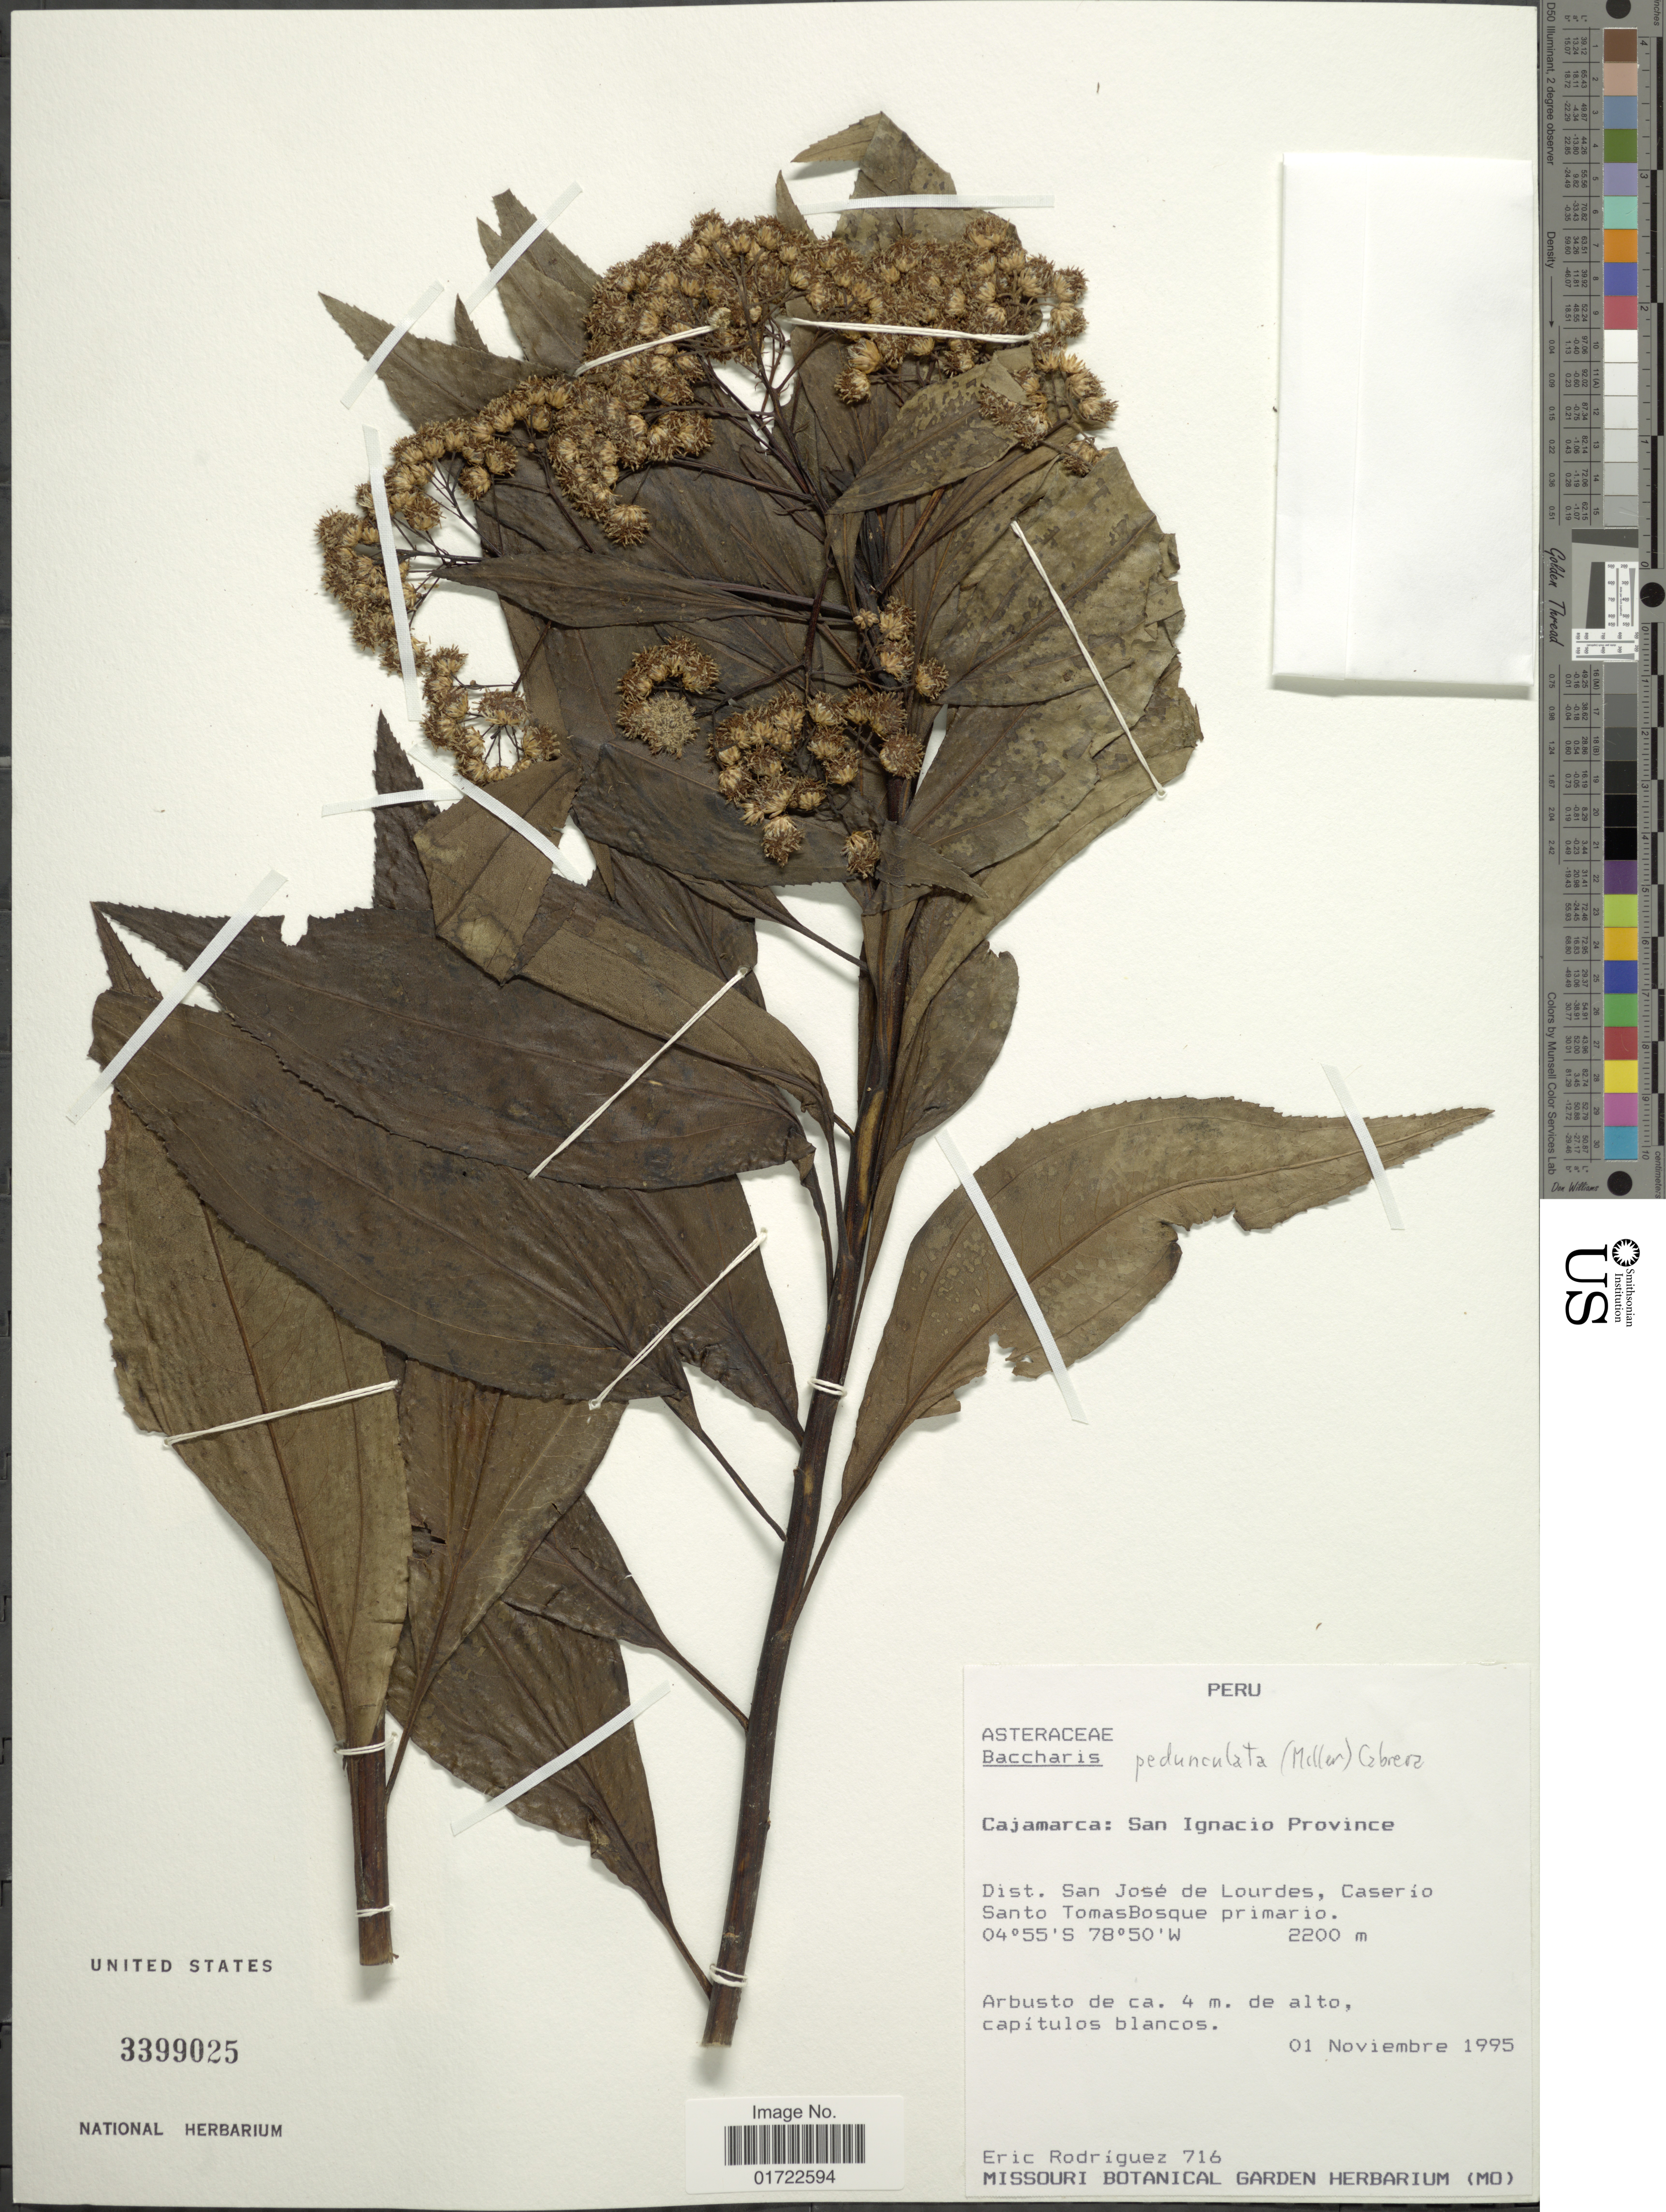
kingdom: Plantae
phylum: Tracheophyta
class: Magnoliopsida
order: Asterales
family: Asteraceae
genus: Baccharis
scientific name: Baccharis latifolia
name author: (Ruiz & Pav.) Pers.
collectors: E. Rodriguez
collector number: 716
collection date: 1995-11-01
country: Peru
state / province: Cajamarca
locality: San Ignacio Province, Dist. San Jose de Lourdes, Caserio Santo TomasBosque primario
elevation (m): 2200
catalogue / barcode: US 3399025